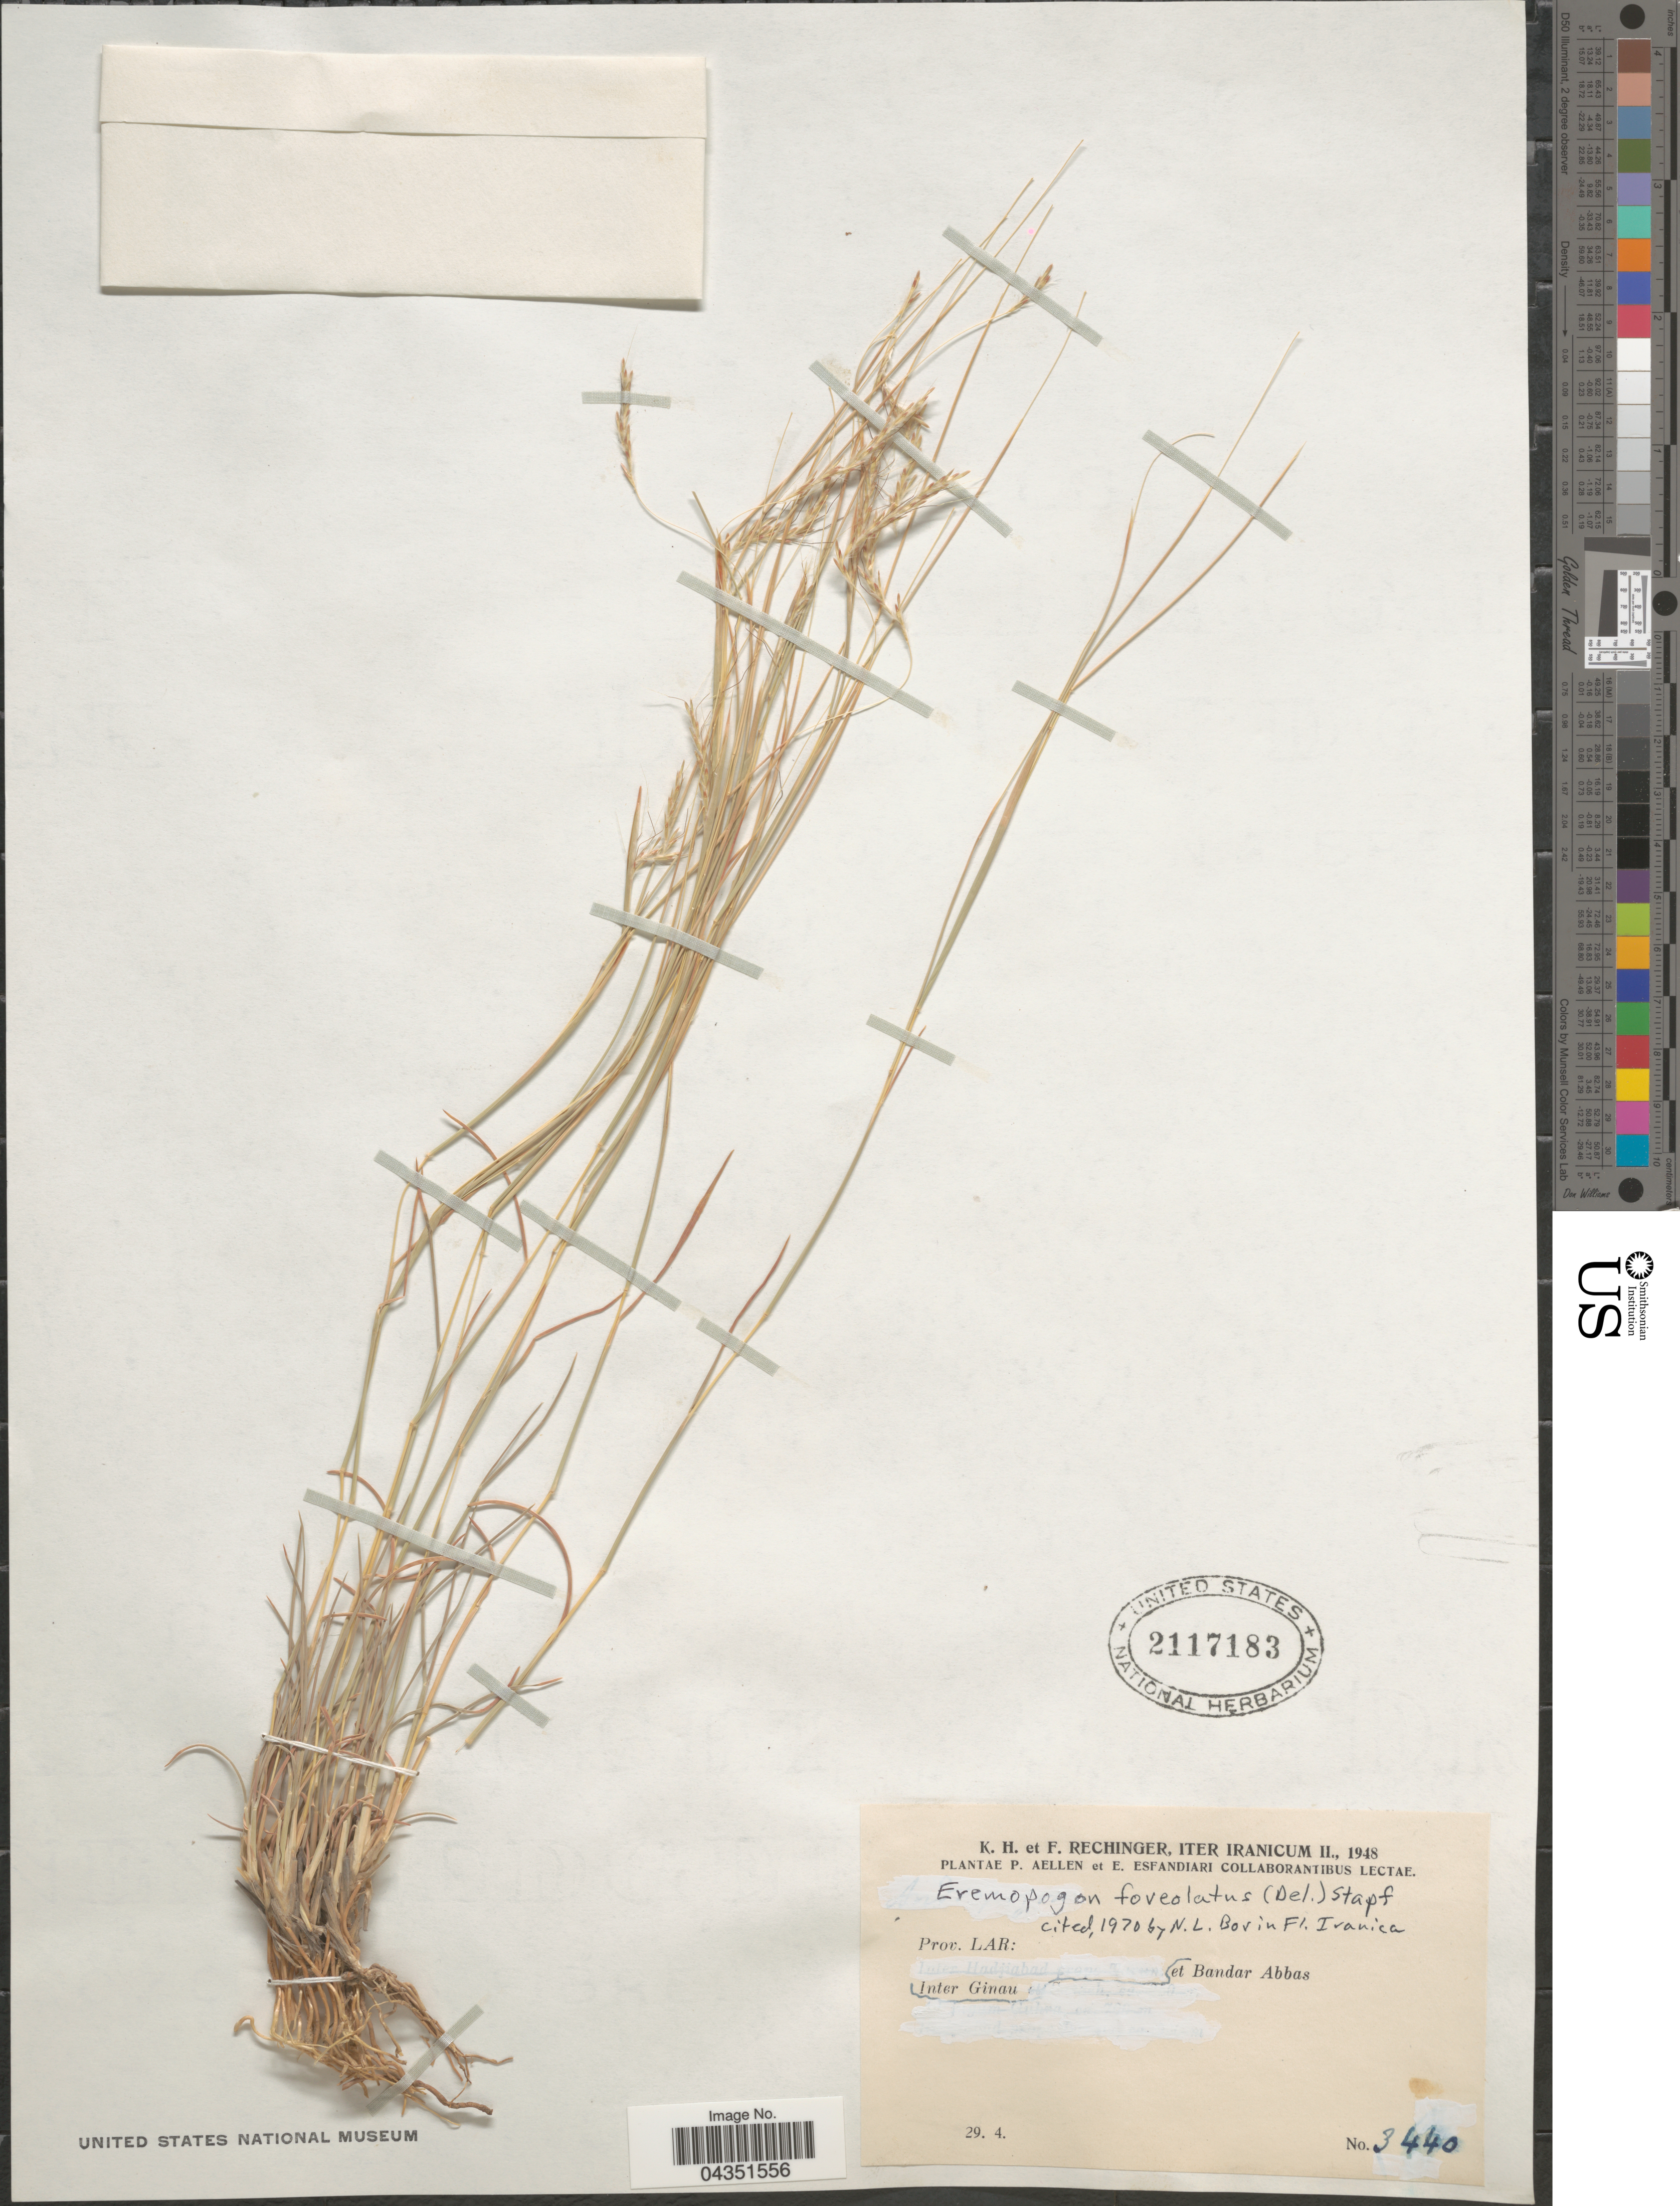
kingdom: Plantae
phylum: Tracheophyta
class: Liliopsida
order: Poales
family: Poaceae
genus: Eremopogon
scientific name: Eremopogon foveolatus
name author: (Delile) Stapf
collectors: K. H. Rechinger & F. Rechinger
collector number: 3440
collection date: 1948-04-29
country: Iran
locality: Iter Iranicum II. Prov. Lar: Inter Ginau et Bandar Abbas.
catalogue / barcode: US 2117183